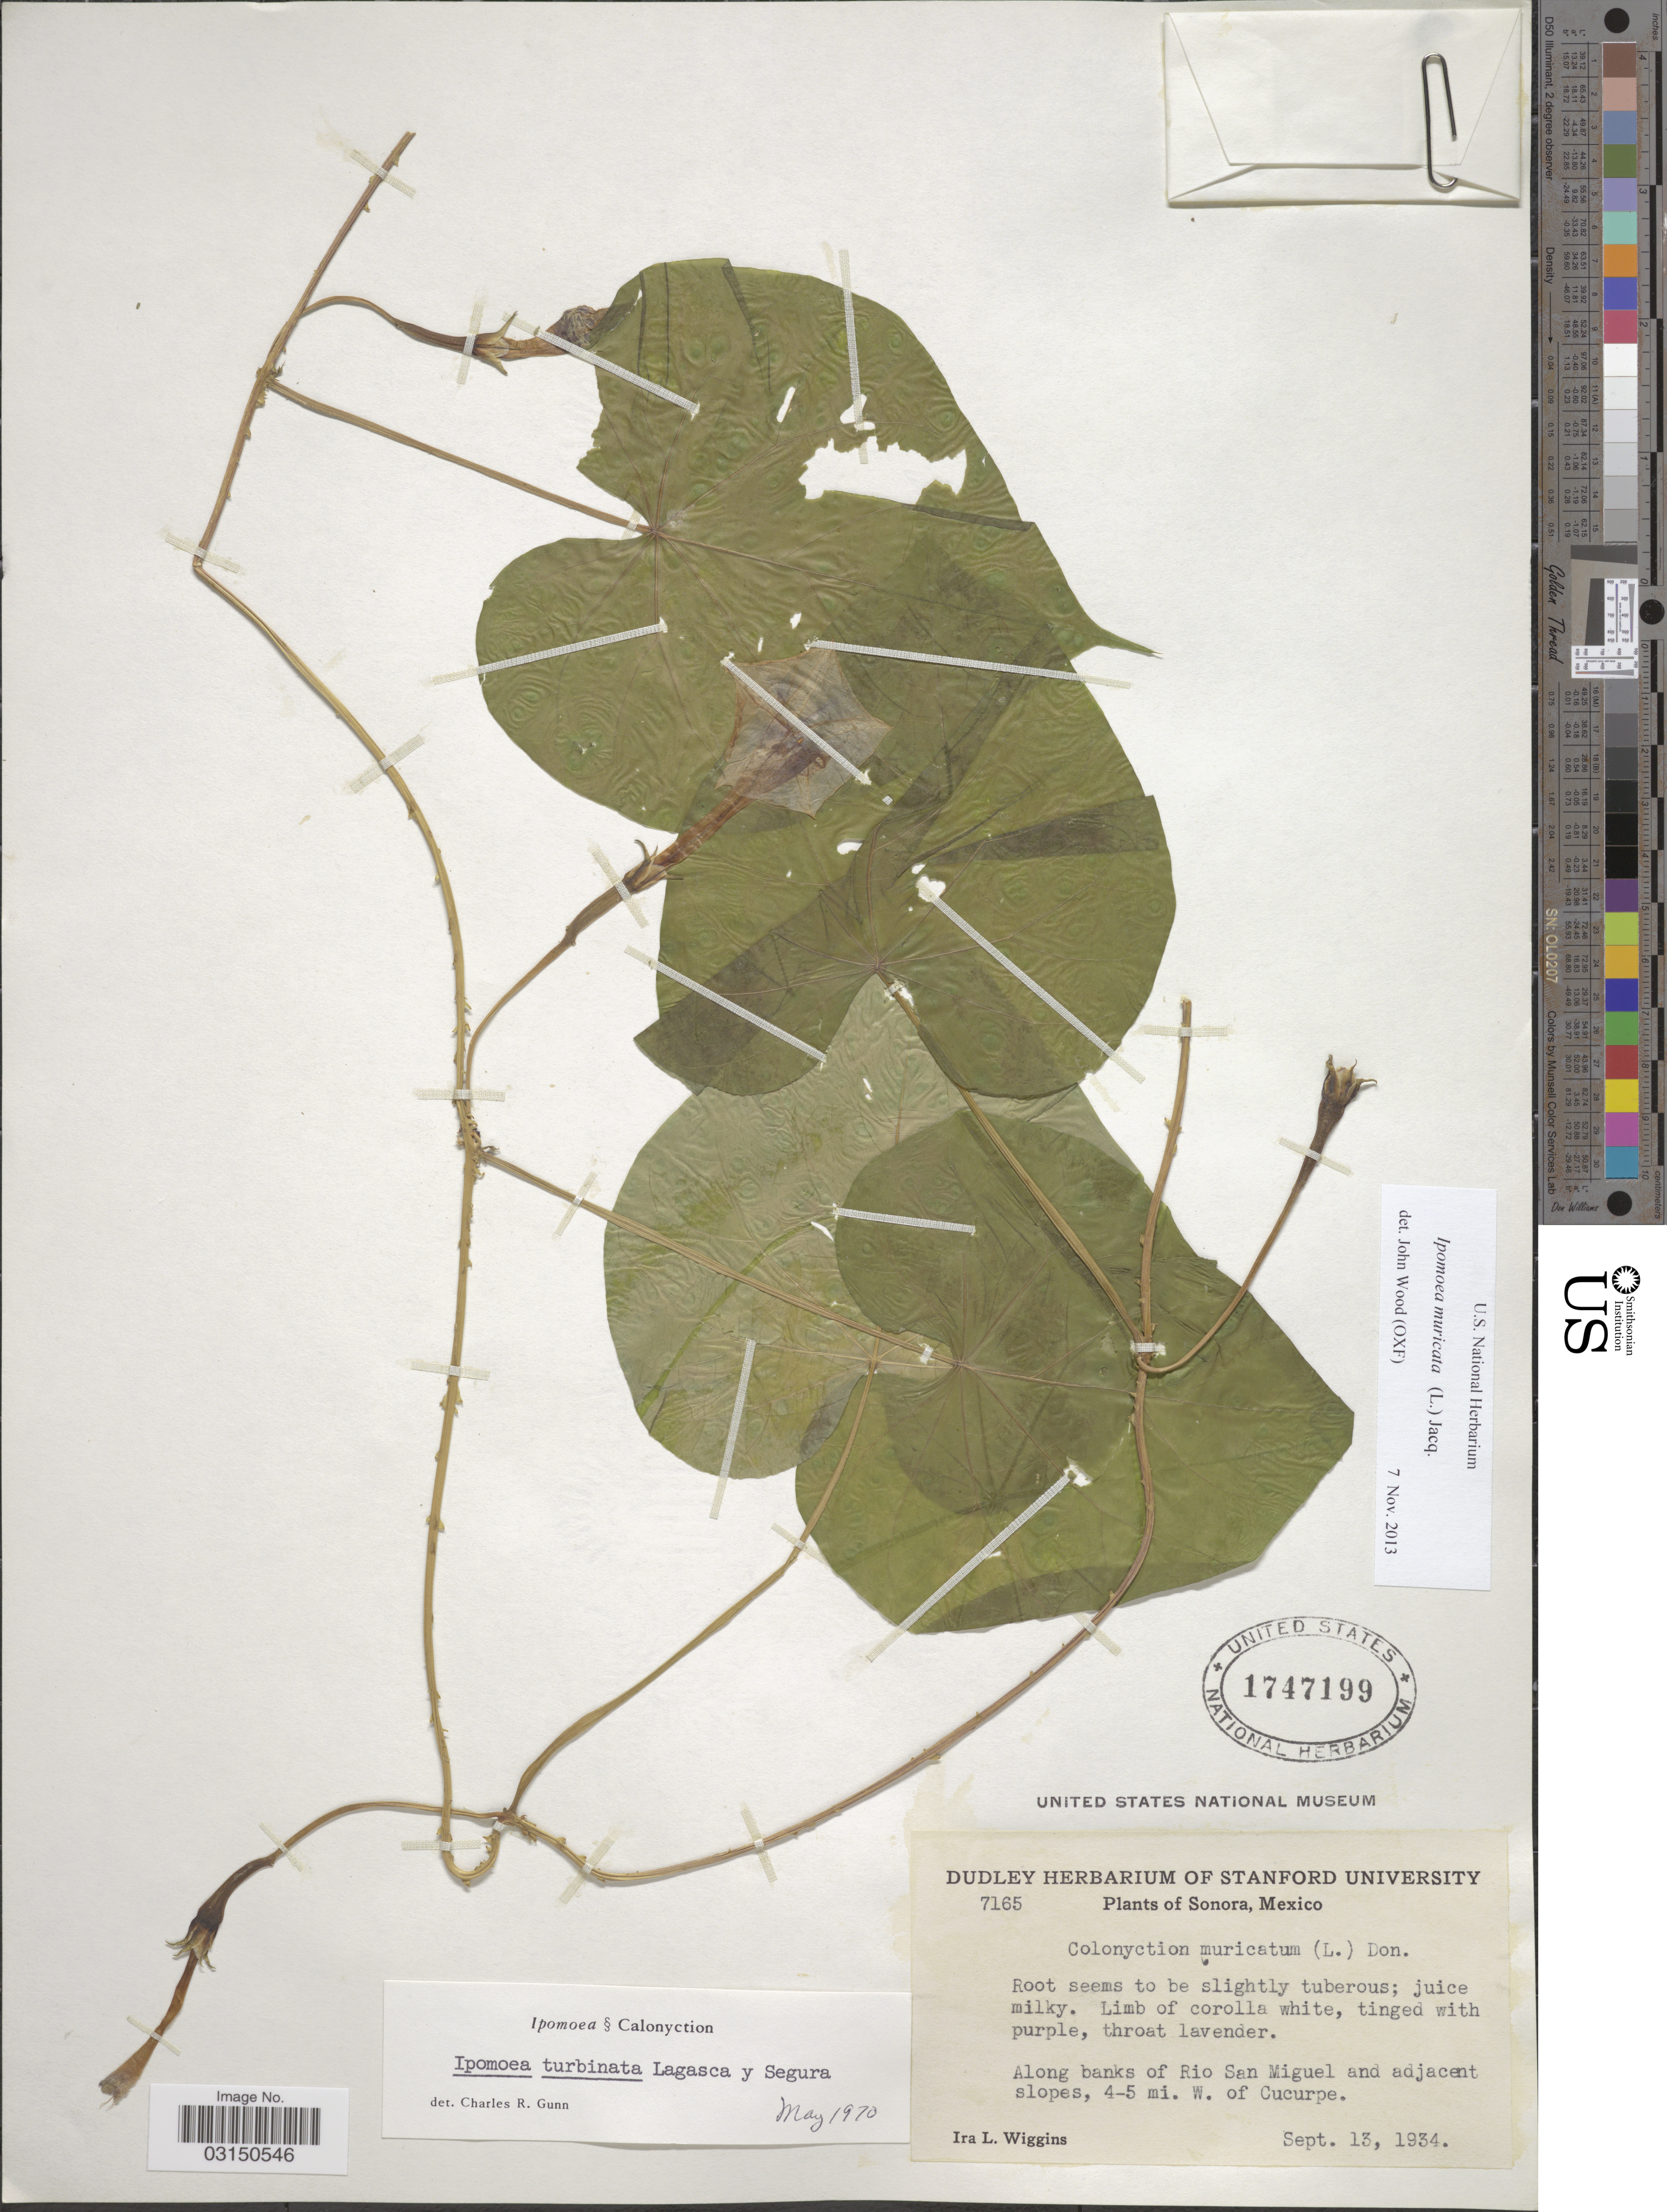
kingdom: Plantae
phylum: Tracheophyta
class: Magnoliopsida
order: Solanales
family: Convolvulaceae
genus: Ipomoea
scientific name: Ipomoea muricata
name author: (L.) Jacq.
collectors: I. L. Wiggins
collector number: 7165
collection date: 1934-09-13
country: Mexico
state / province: Sonora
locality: Along banks of Rio San Miguel and adjacent slopes, 4-5 mi. W. of Cucurpe.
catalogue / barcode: US 1747199